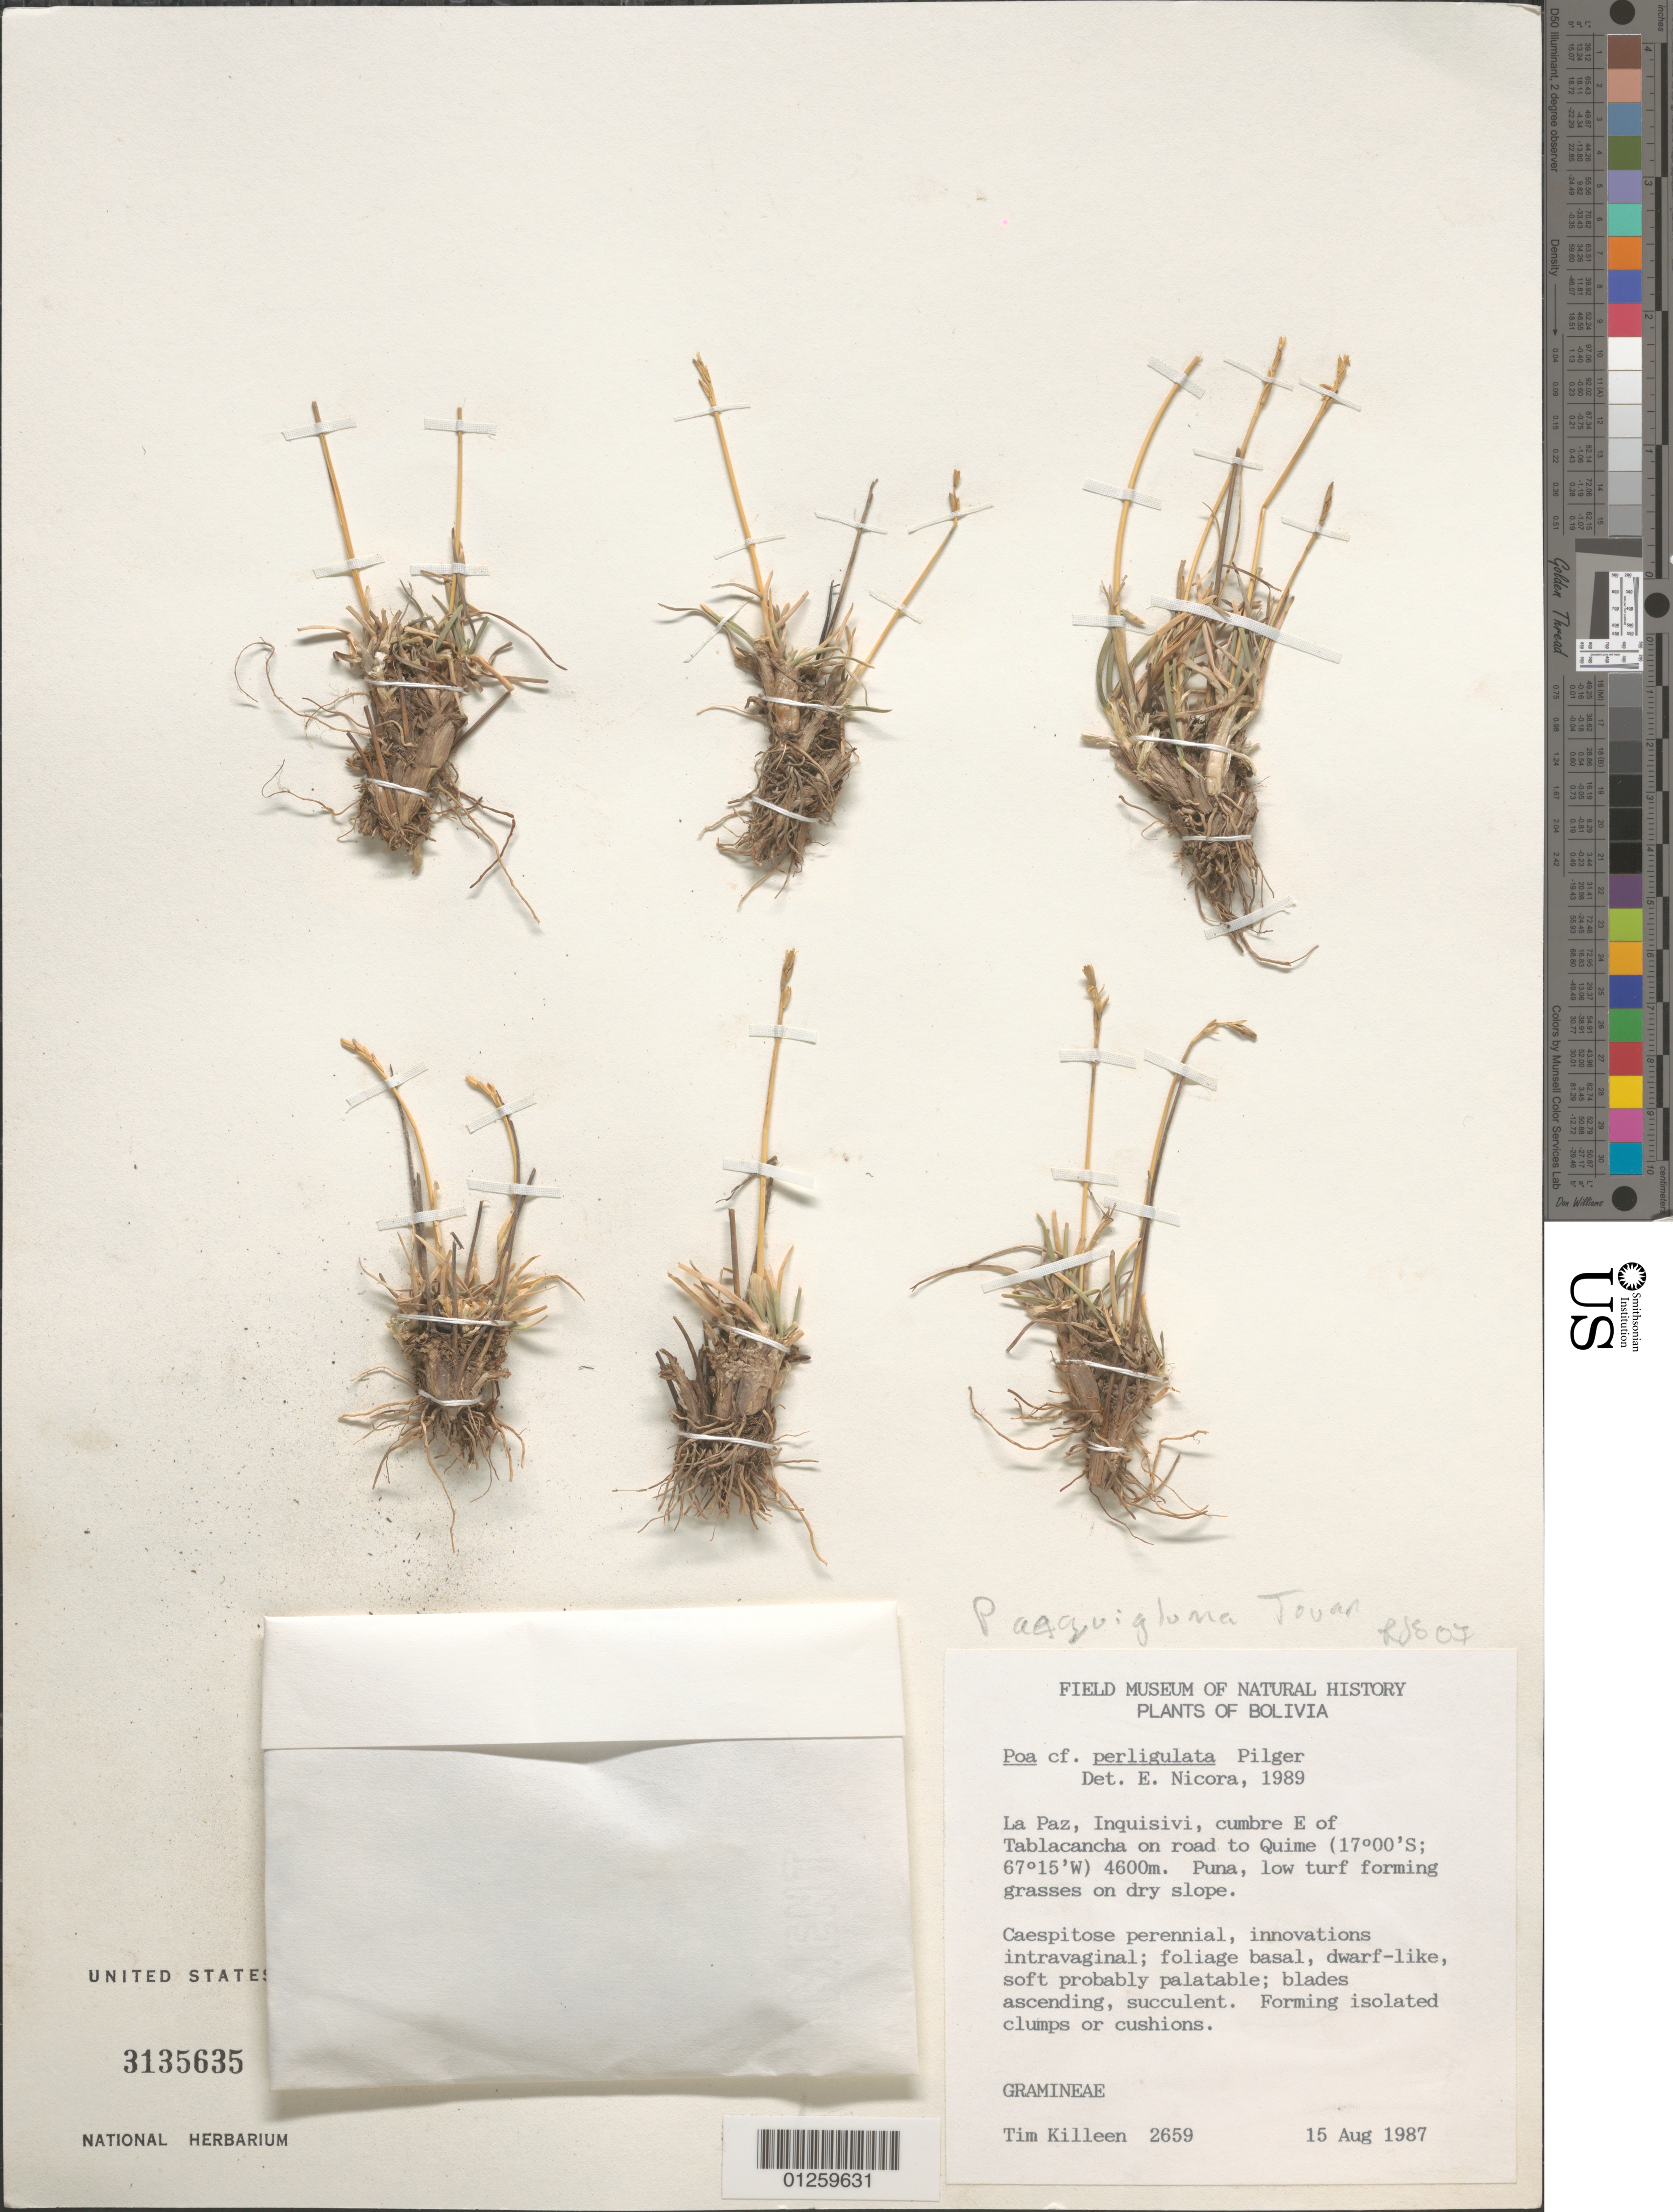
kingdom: Plantae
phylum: Tracheophyta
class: Liliopsida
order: Poales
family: Poaceae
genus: Poa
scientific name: Poa aequigluma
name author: Tovar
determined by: Soreng, Robert J., Research Associate (BOT), Smithsonian Institution - National Museum of Natural History (UNITED STATES)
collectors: T. Killeen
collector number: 2659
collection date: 1987-08-15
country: Bolivia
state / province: La Páz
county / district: Inquisivi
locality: cumbre E of Tablacancha on road to Quime. Puna, low turf forming grasses on dry slope.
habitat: Forming isolated clumps or cushions.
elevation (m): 4600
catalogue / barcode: US 3135635